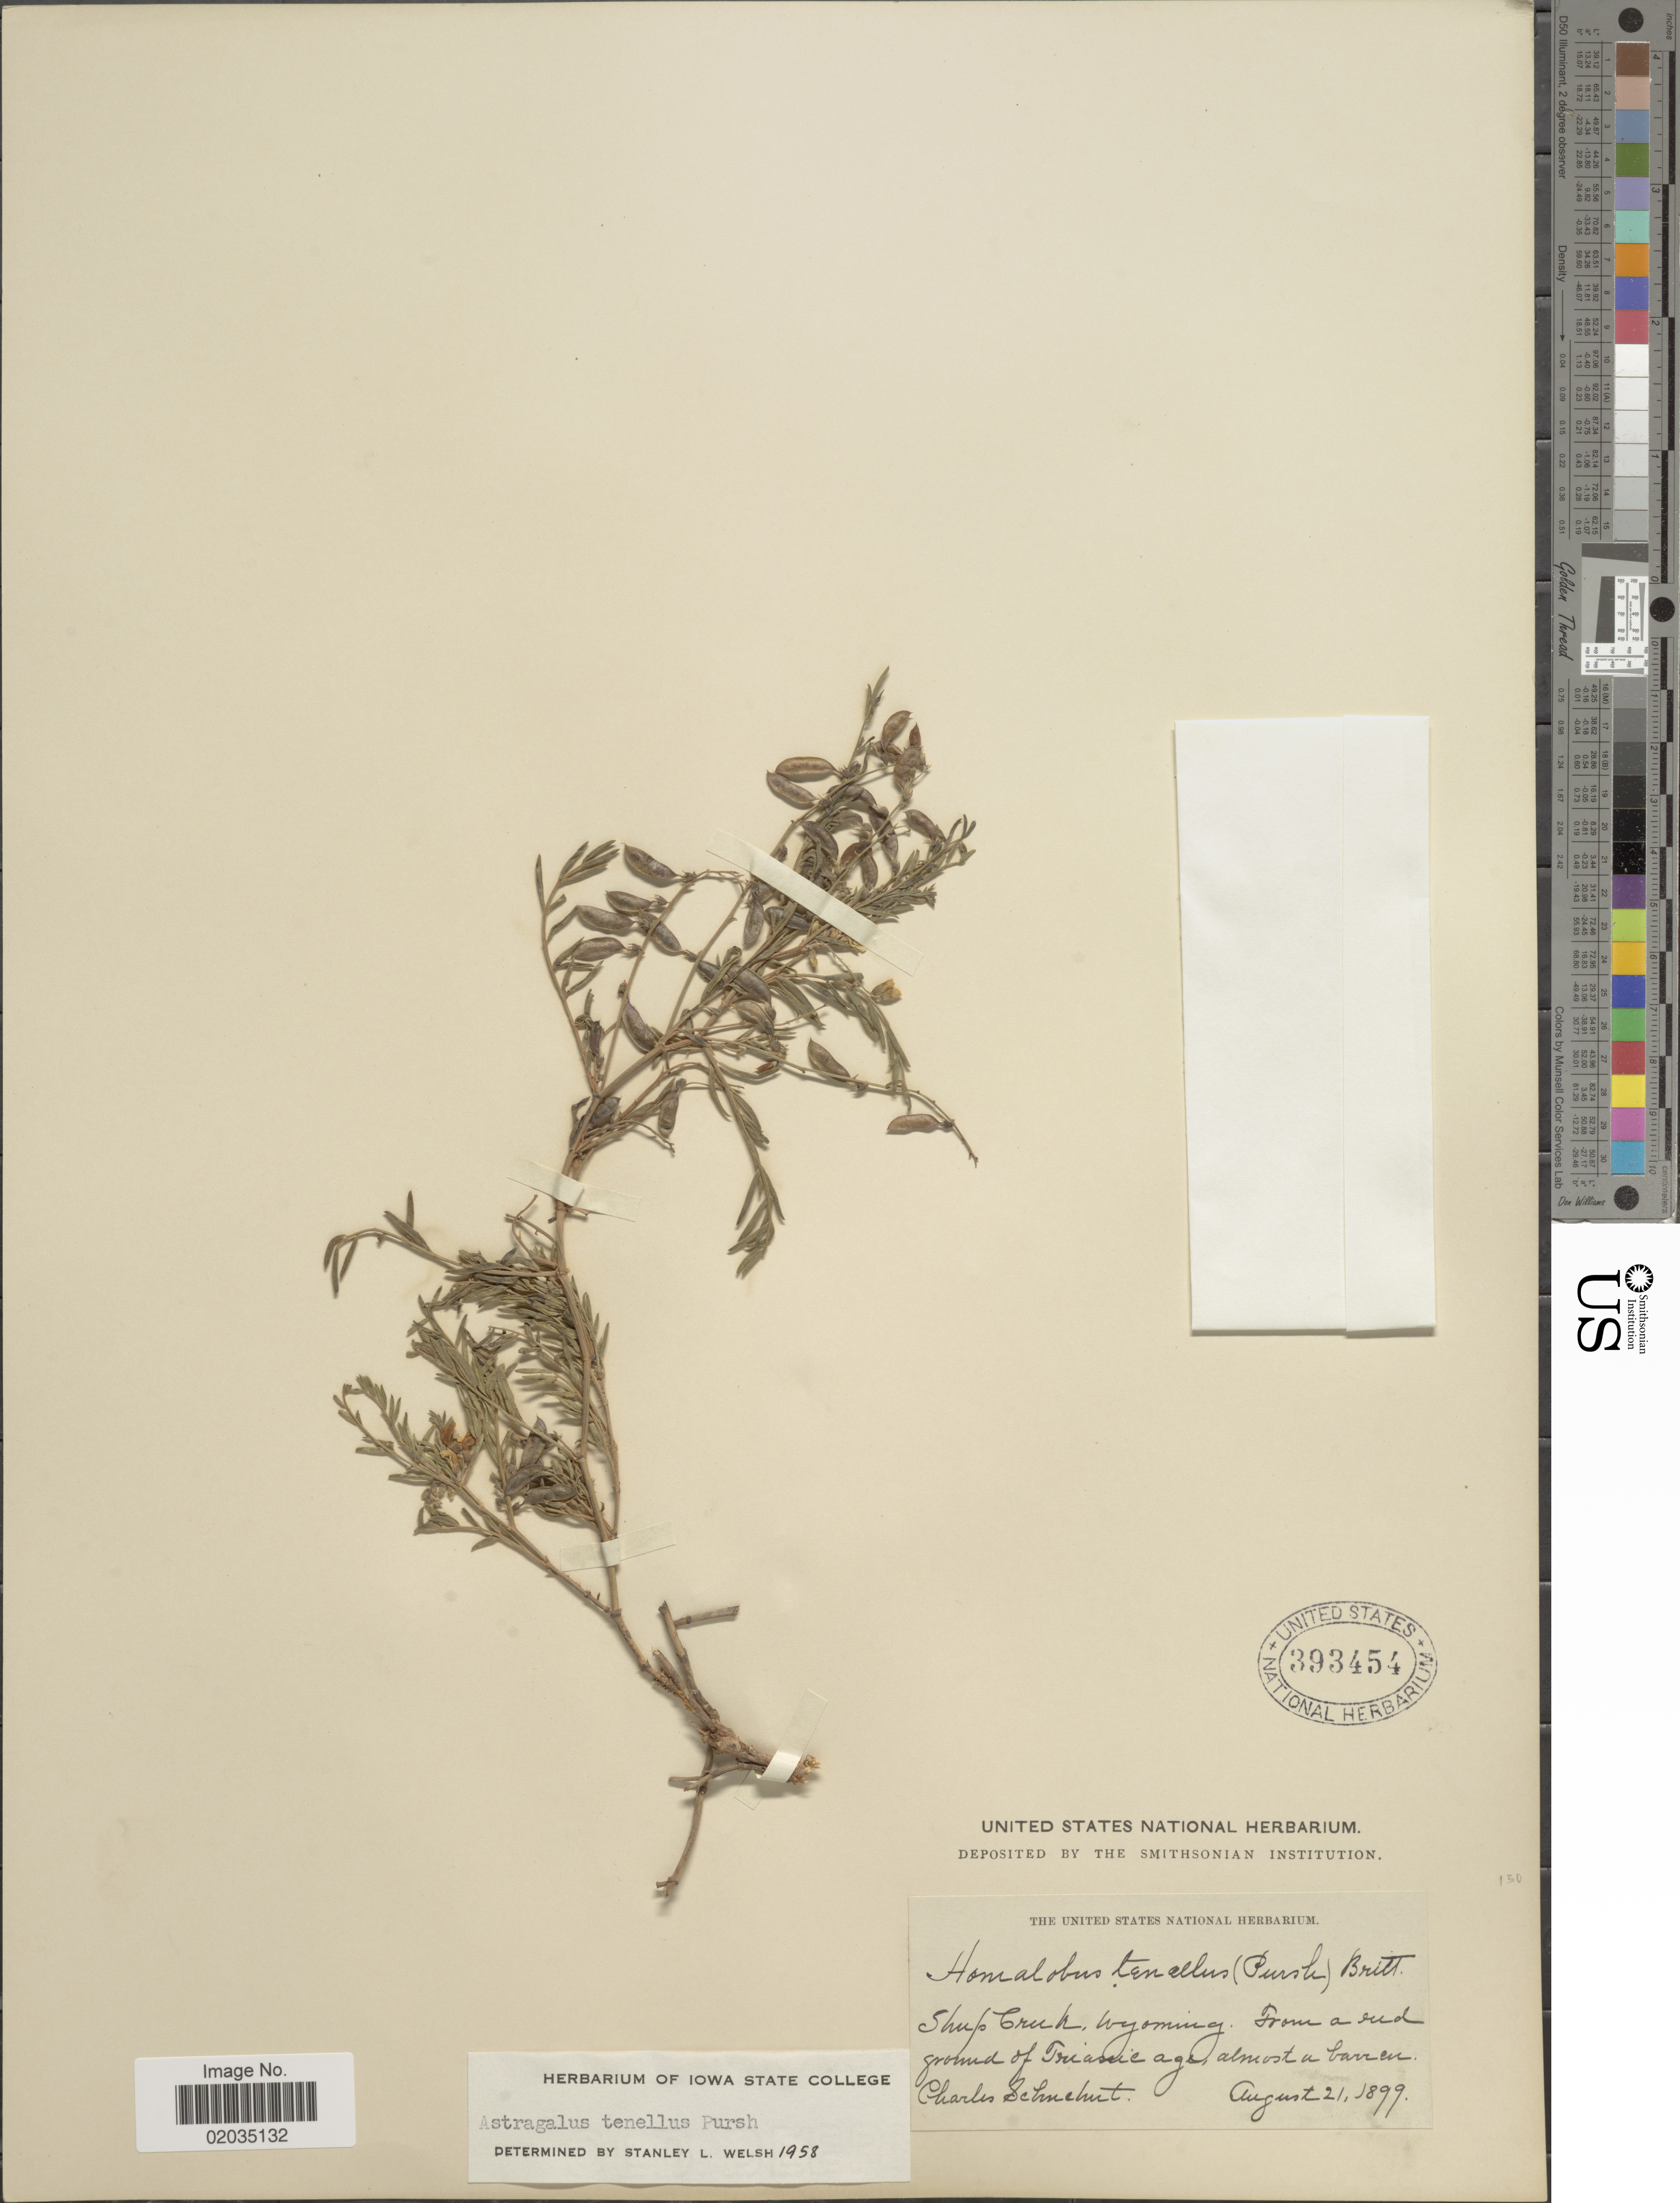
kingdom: Plantae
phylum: Tracheophyta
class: Magnoliopsida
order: Fabales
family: Fabaceae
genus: Astragalus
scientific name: Astragalus tenellus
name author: Pursh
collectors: C. Schuchert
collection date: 1899-08-21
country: United States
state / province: Wyoming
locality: Sheep Creek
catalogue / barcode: US 393454